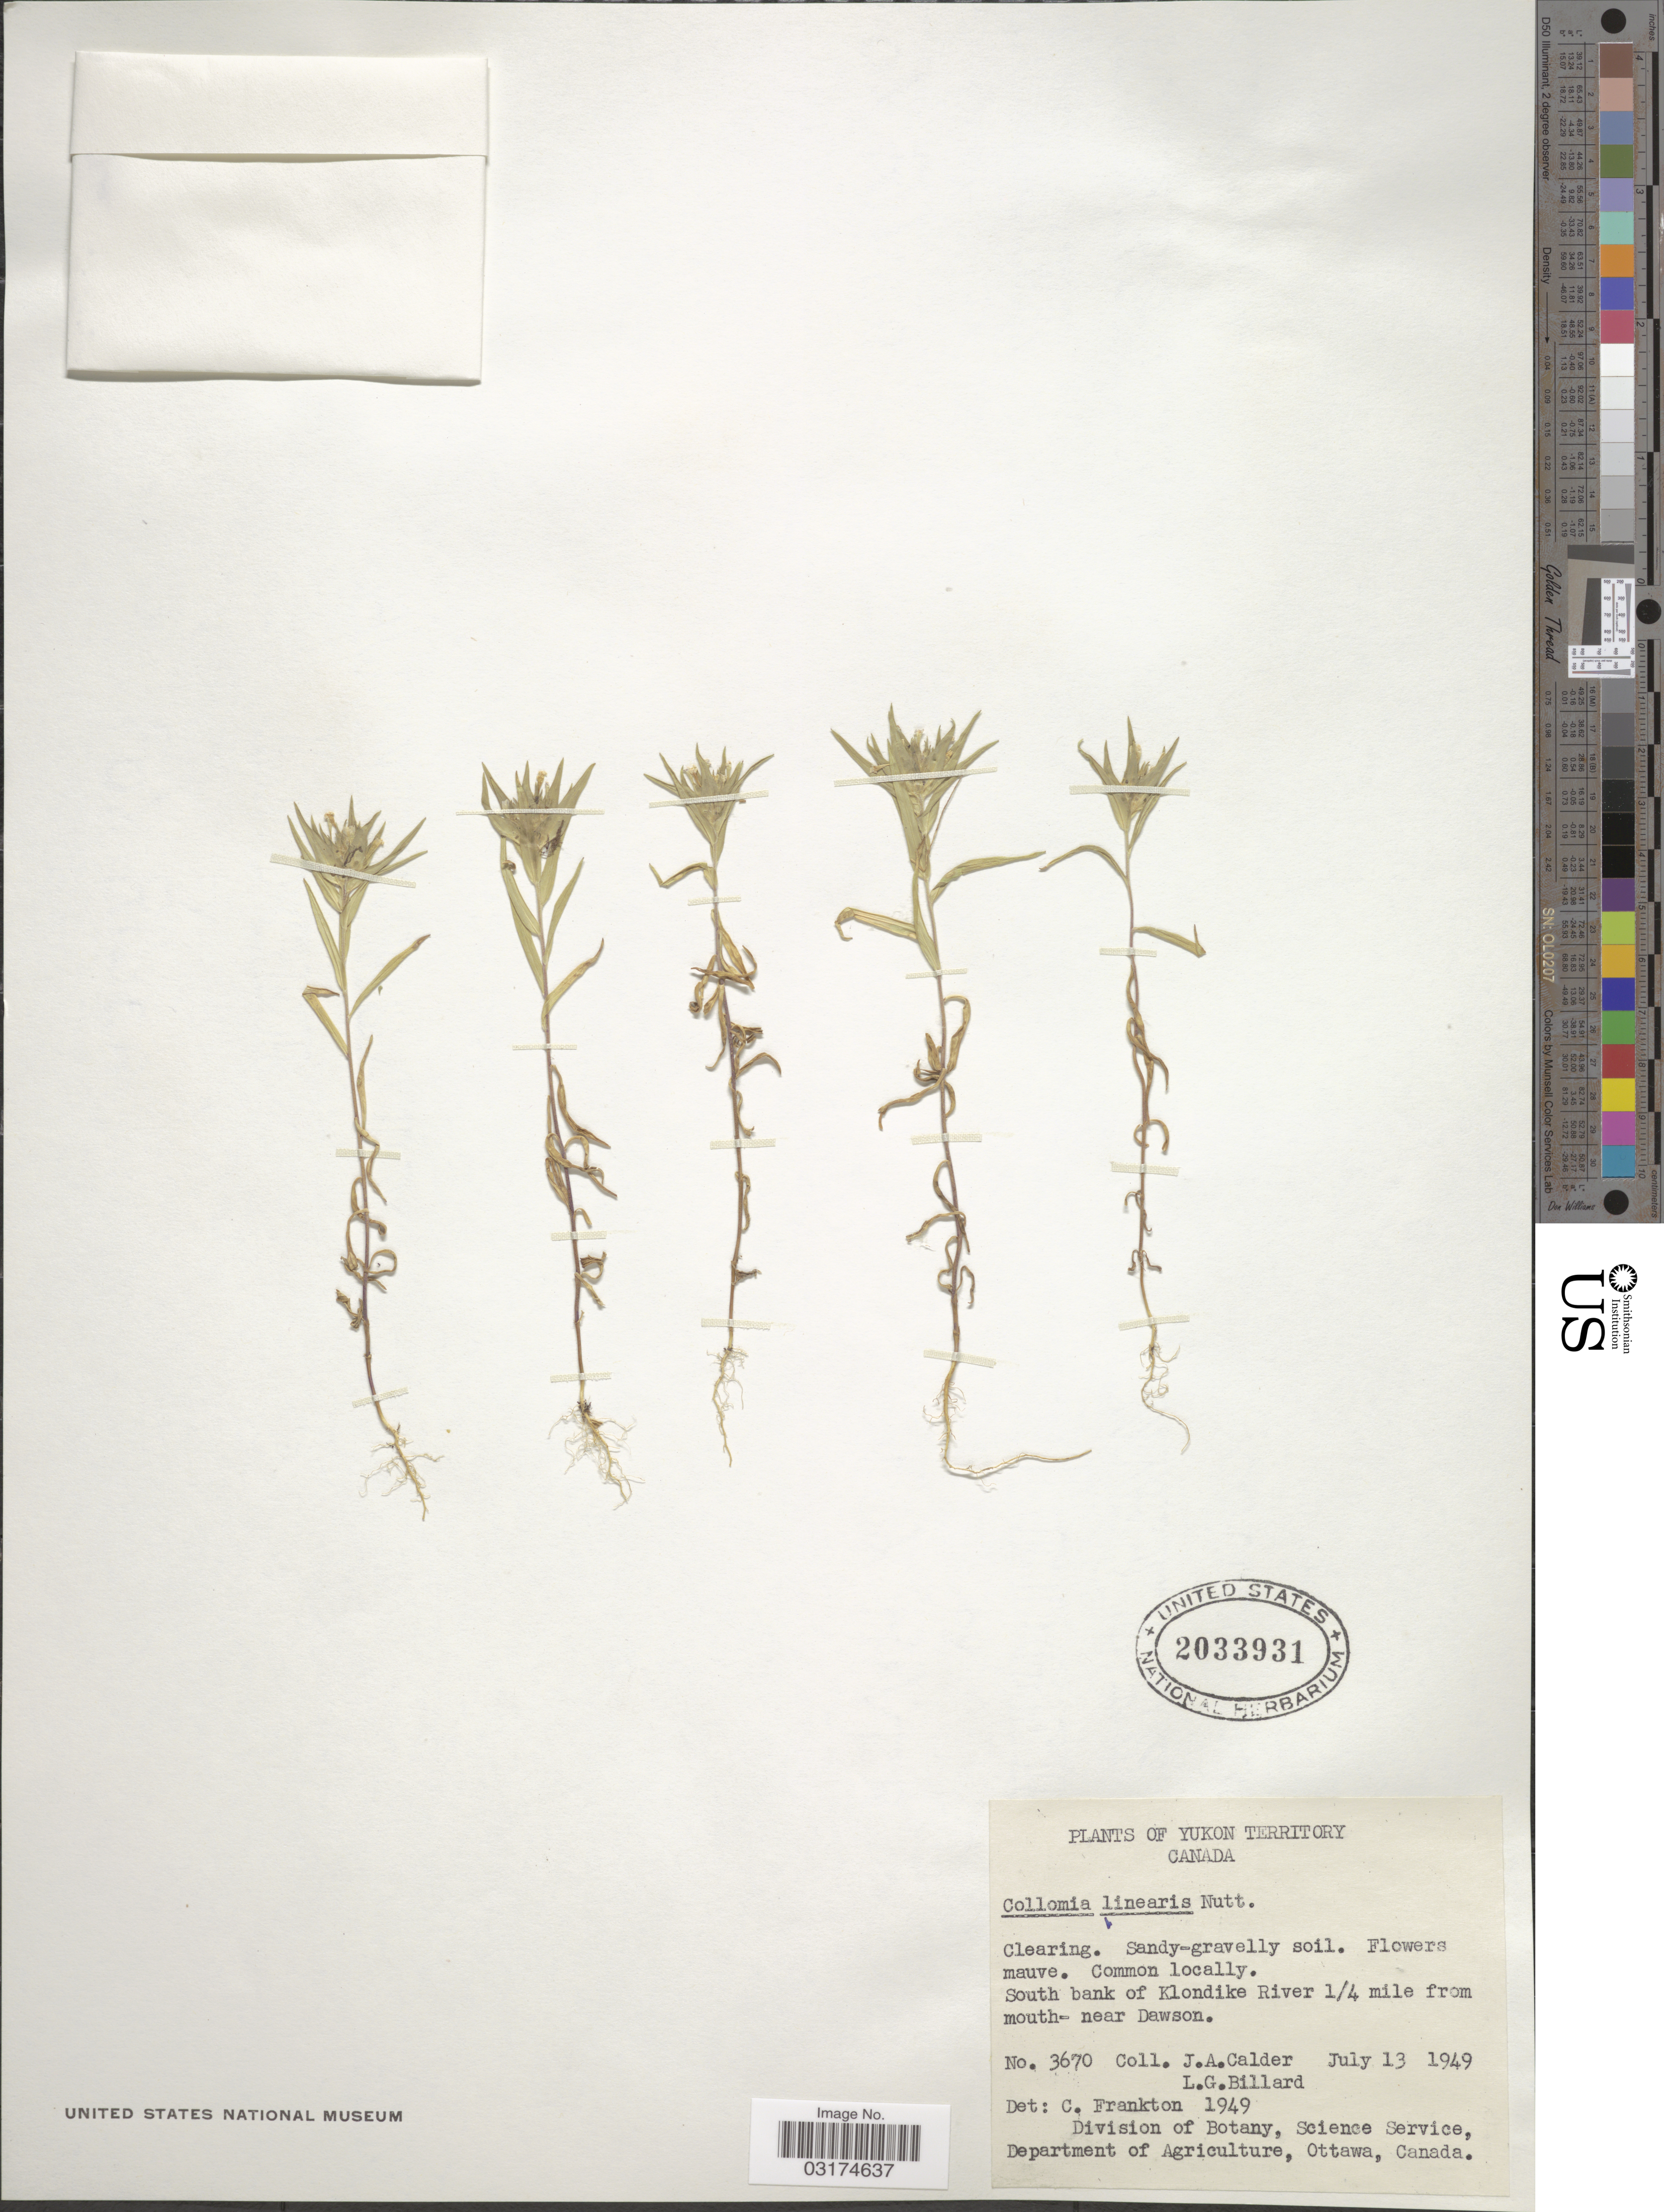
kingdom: Plantae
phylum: Tracheophyta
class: Magnoliopsida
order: Ericales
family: Polemoniaceae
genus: Collomia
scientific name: Collomia linearis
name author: Nutt.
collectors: J. A. Calder & L. Billard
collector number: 3670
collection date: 1949-07-13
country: Canada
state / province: Yukon Territory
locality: South bank Klondike River ¼ mile from mouth- near Dawson.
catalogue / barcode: US 2033931